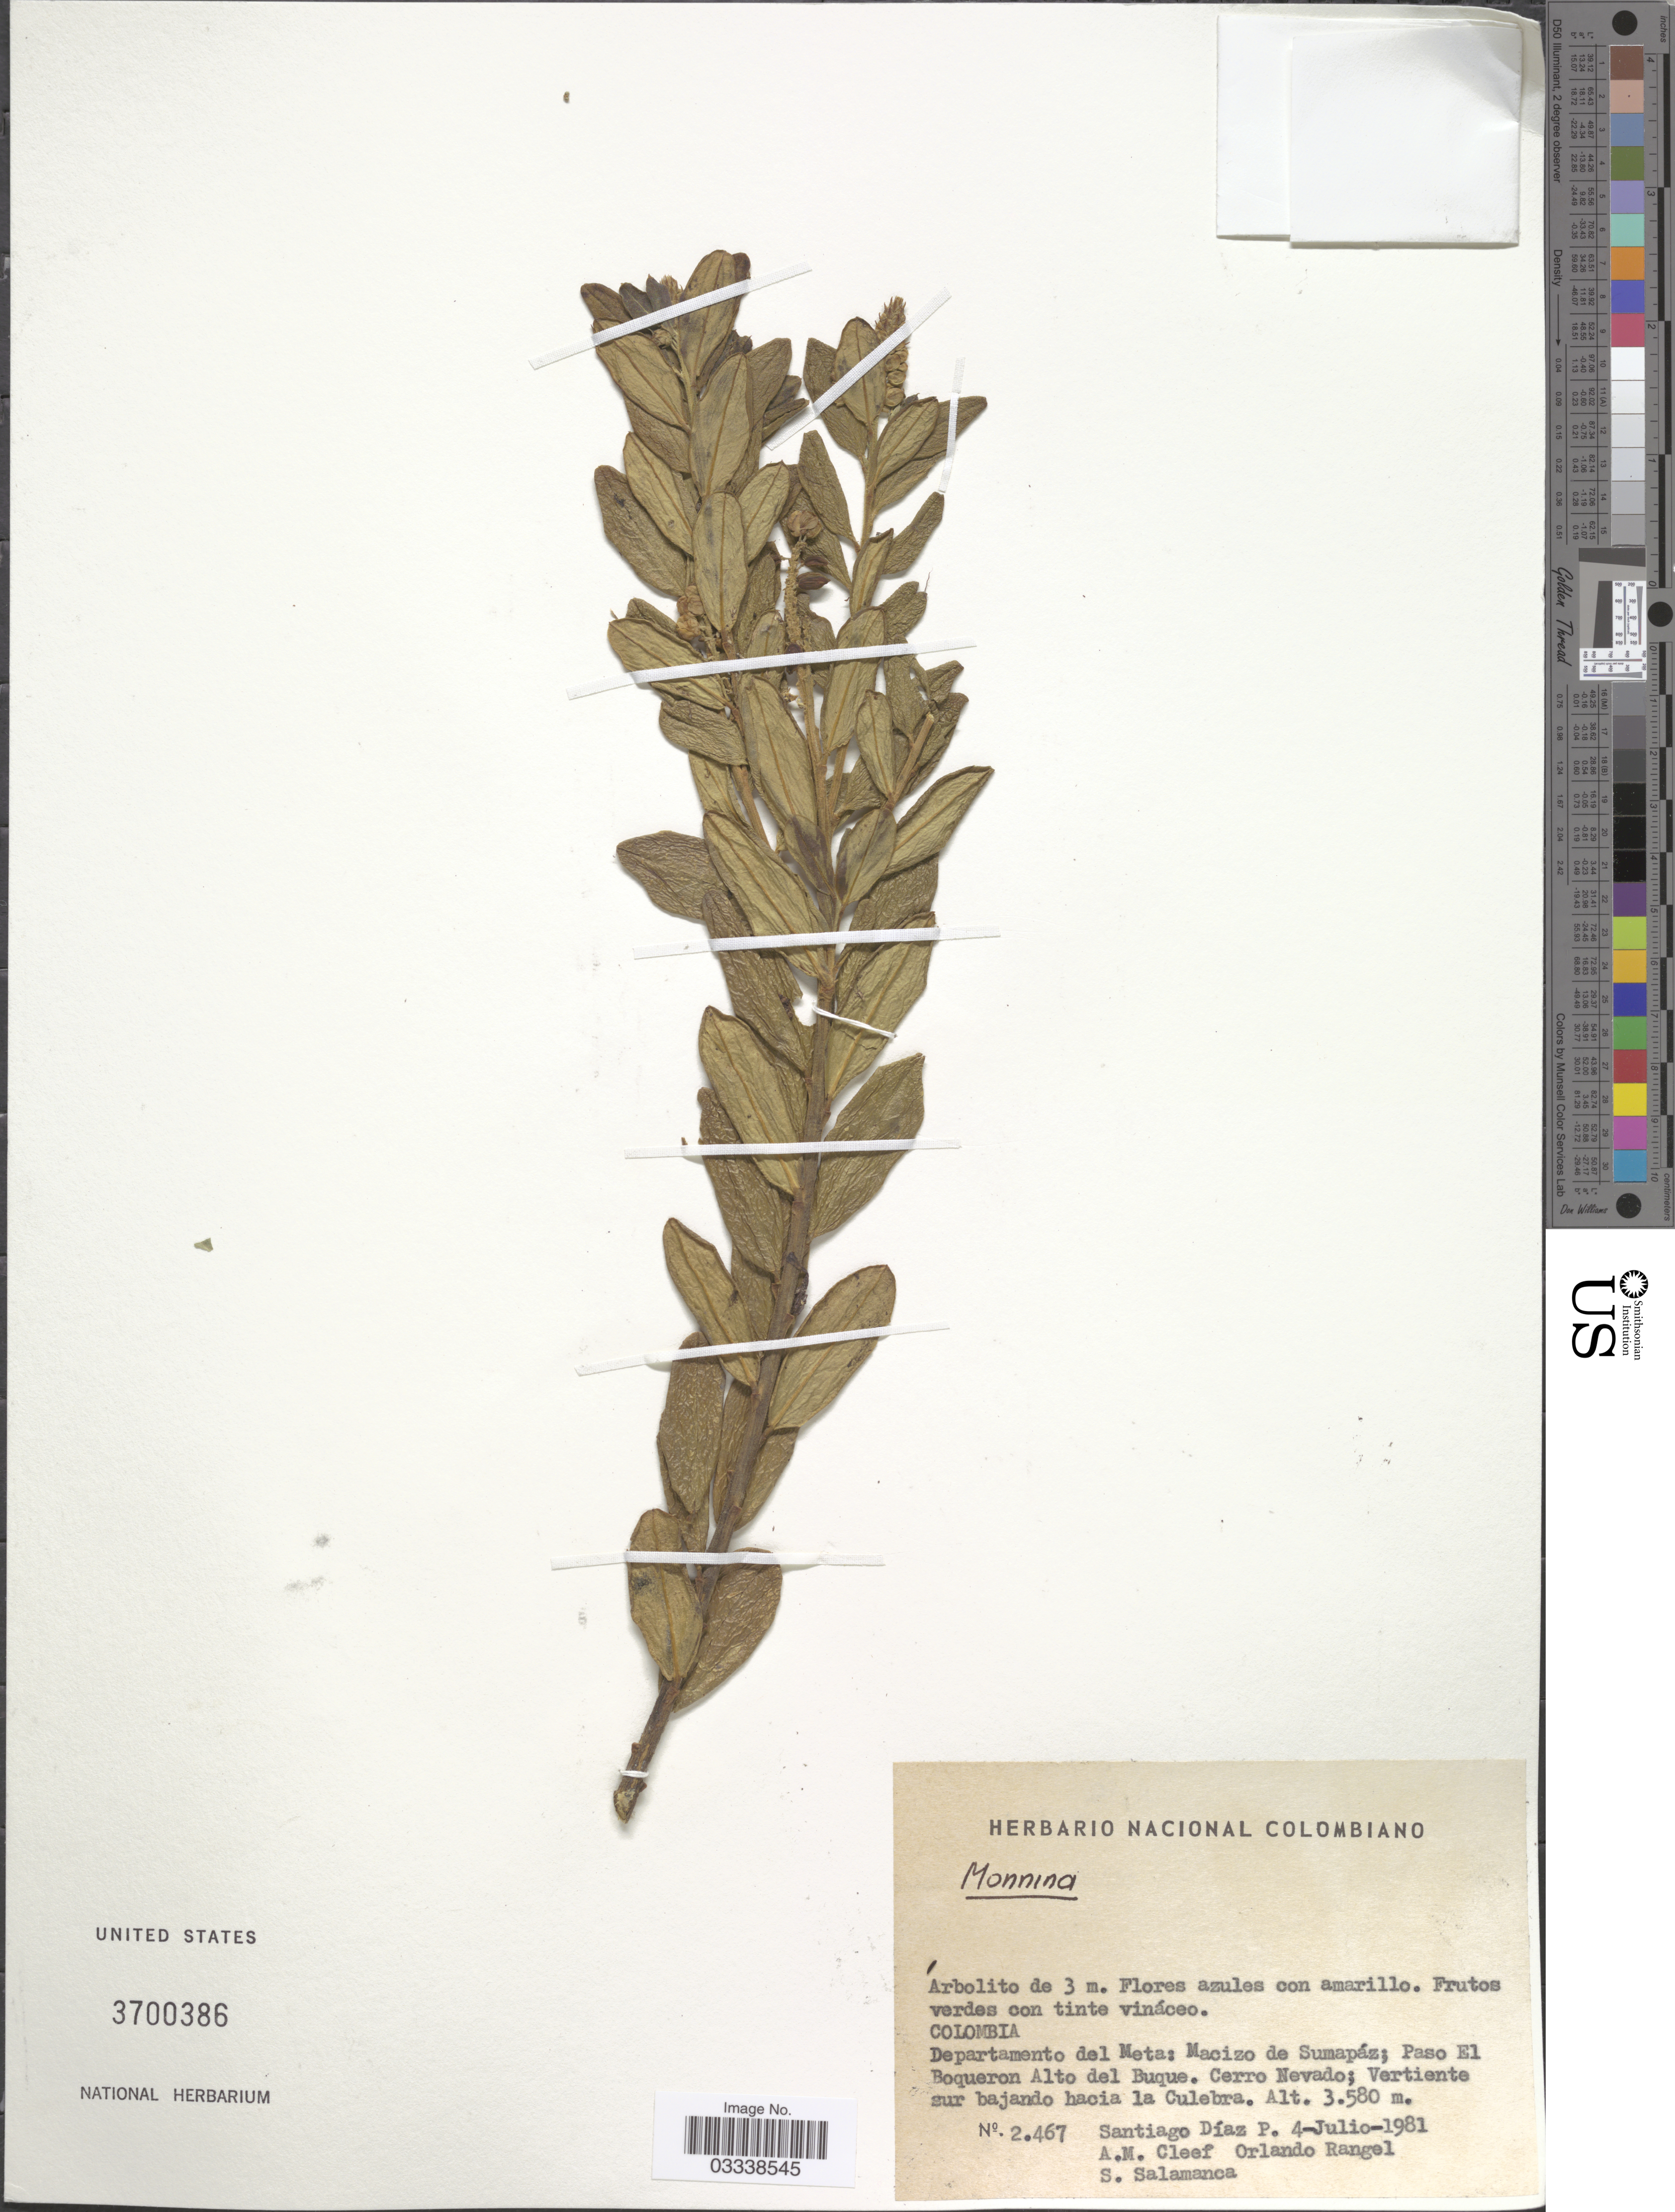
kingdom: Plantae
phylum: Tracheophyta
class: Magnoliopsida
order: Fabales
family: Polygalaceae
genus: Monnina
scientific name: Monnina sp.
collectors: S. Diaz Piedrahita, A. M. Cleef, O. Rangel & S. Salamanca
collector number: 2467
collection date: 1981-07-04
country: Colombia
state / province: Meta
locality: Departamento del Meta: Macizo de Sumapáz; Paso El Boqueron Alto del Buque. Cerro Nevado; Vertiente sur bajando hacia la Culebra.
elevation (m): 3580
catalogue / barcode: US 3700386